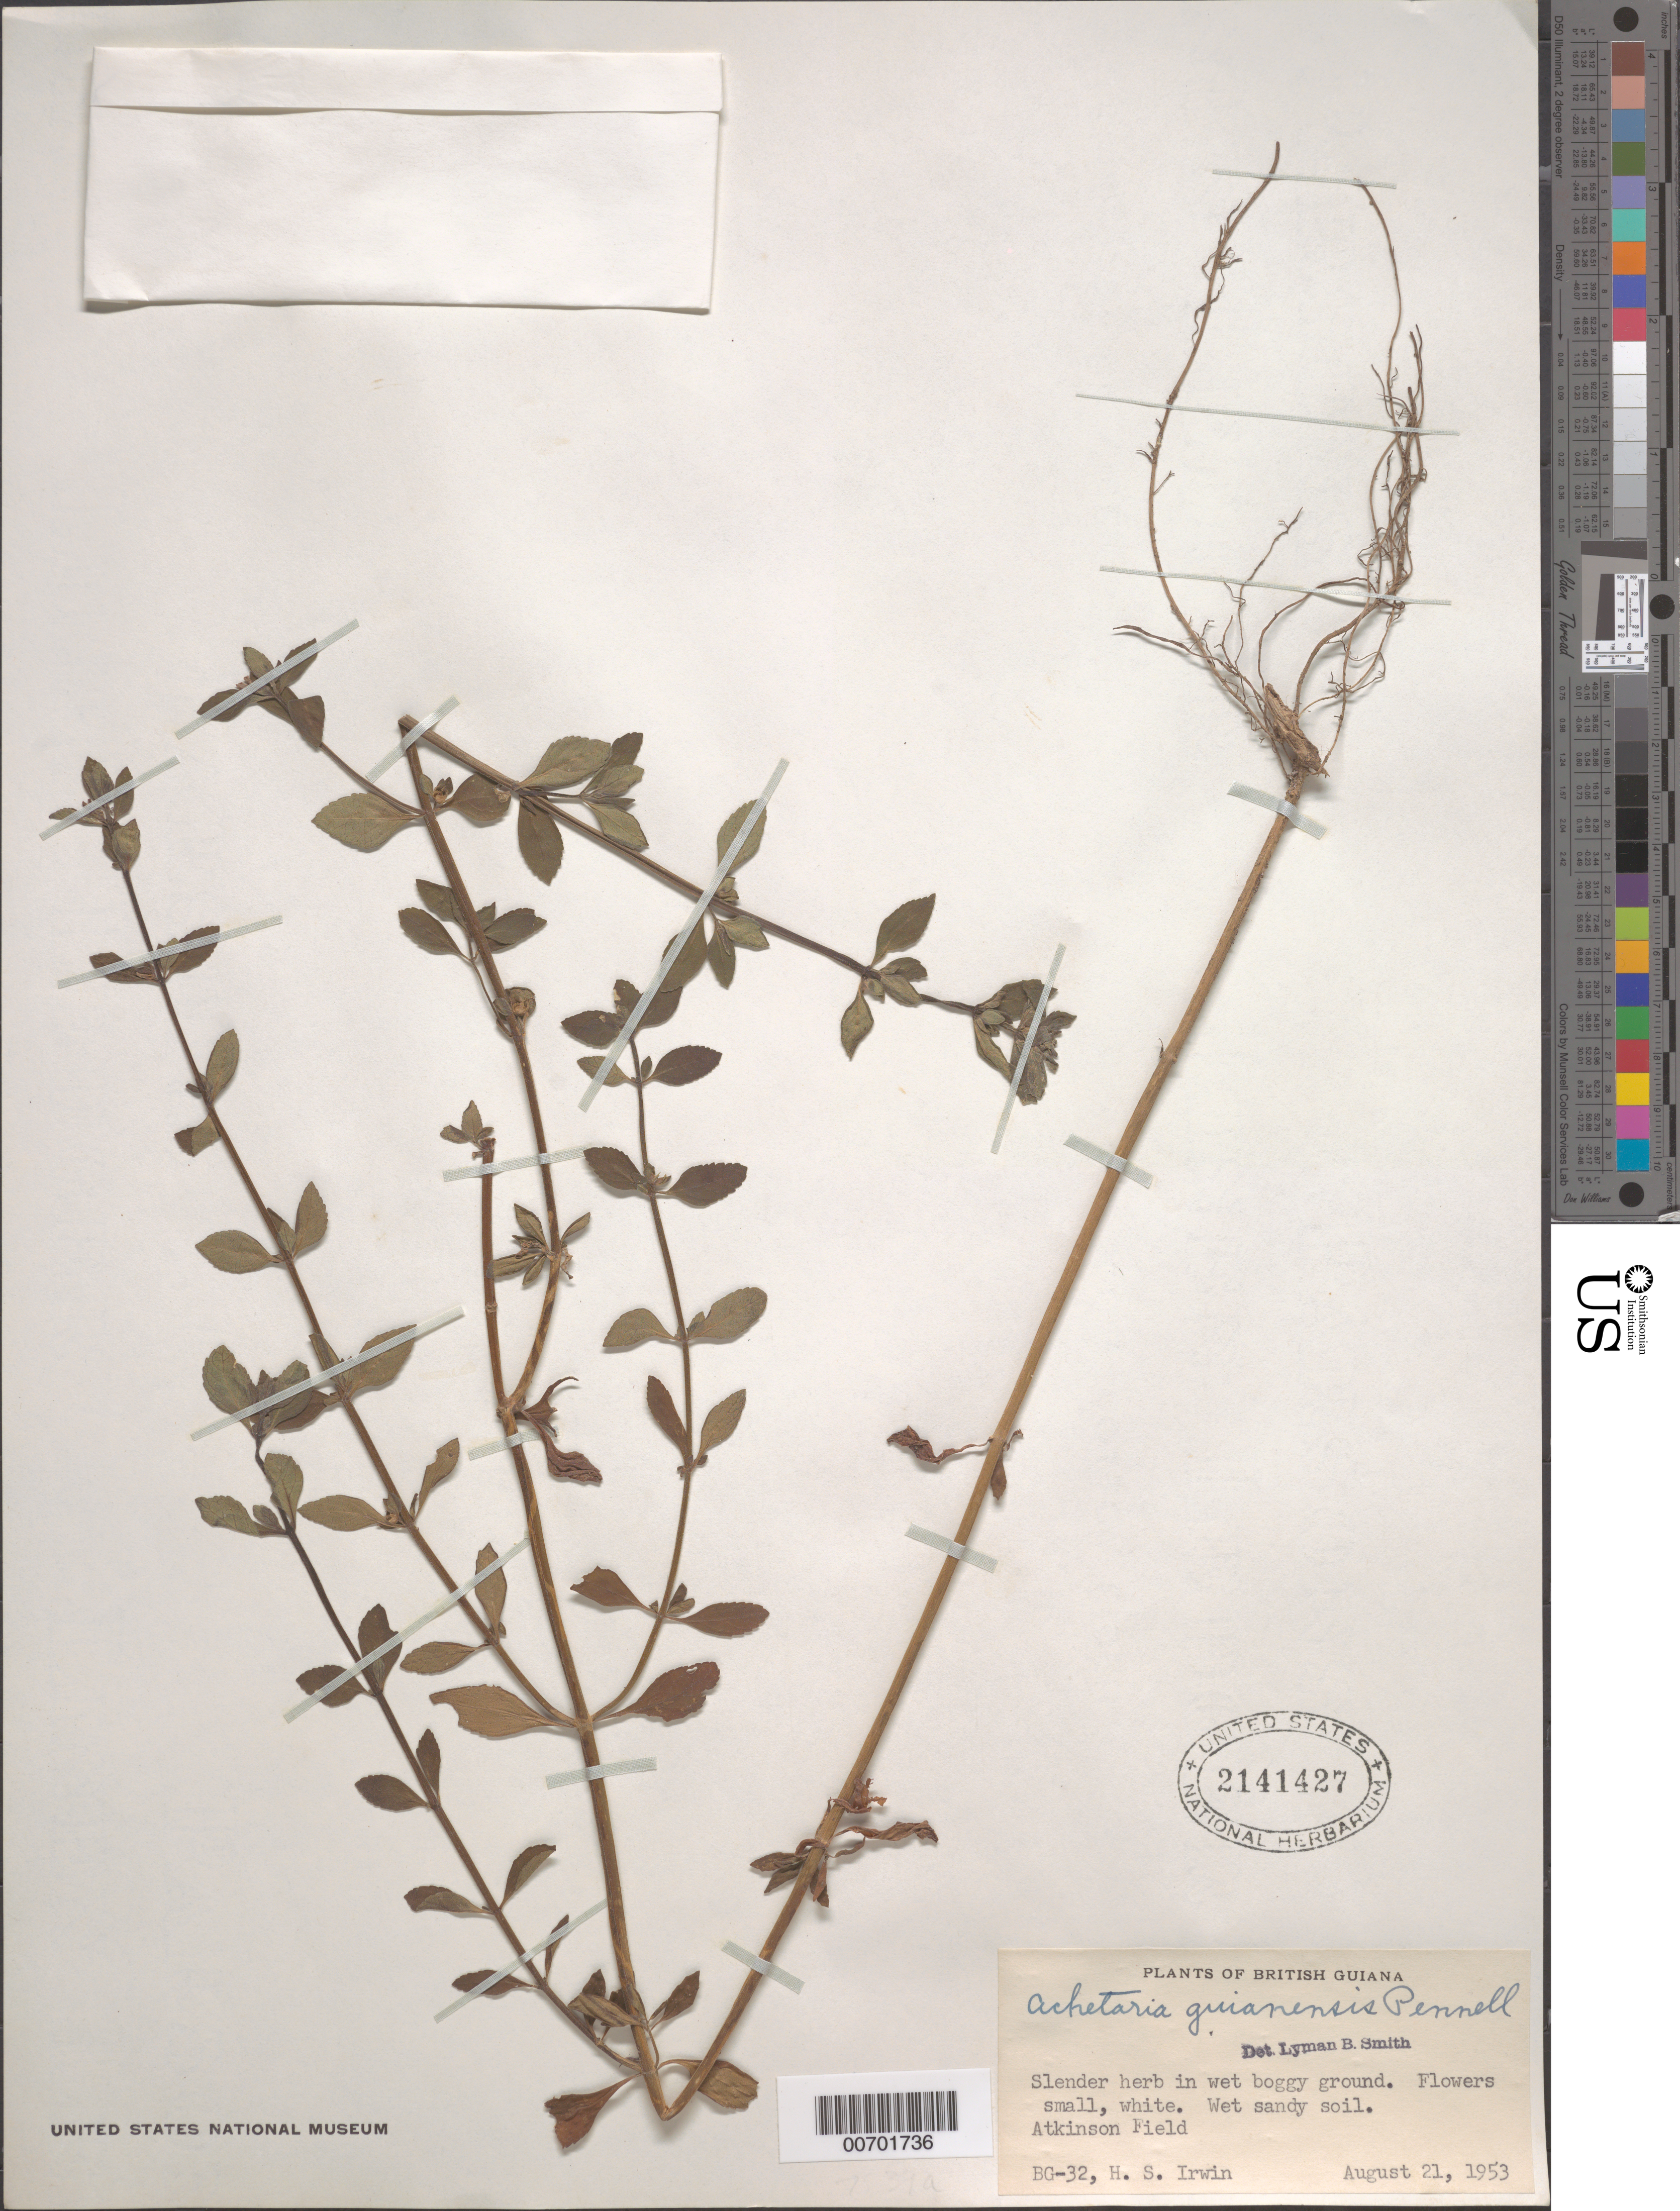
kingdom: Plantae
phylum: Tracheophyta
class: Magnoliopsida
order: Lamiales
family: Plantaginaceae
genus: Matourea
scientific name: Matourea scutellarioides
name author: (Benth.) Colletta & V.C. Souza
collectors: H. Irwin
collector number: BG 32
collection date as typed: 21-Aug-53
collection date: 1953-08-21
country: Guyana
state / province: Demerara-Mahaica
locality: Atkinson Field, 20 mi. S of Georgetown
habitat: Wet boggy ground; wet sandy soil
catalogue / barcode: US 2141427